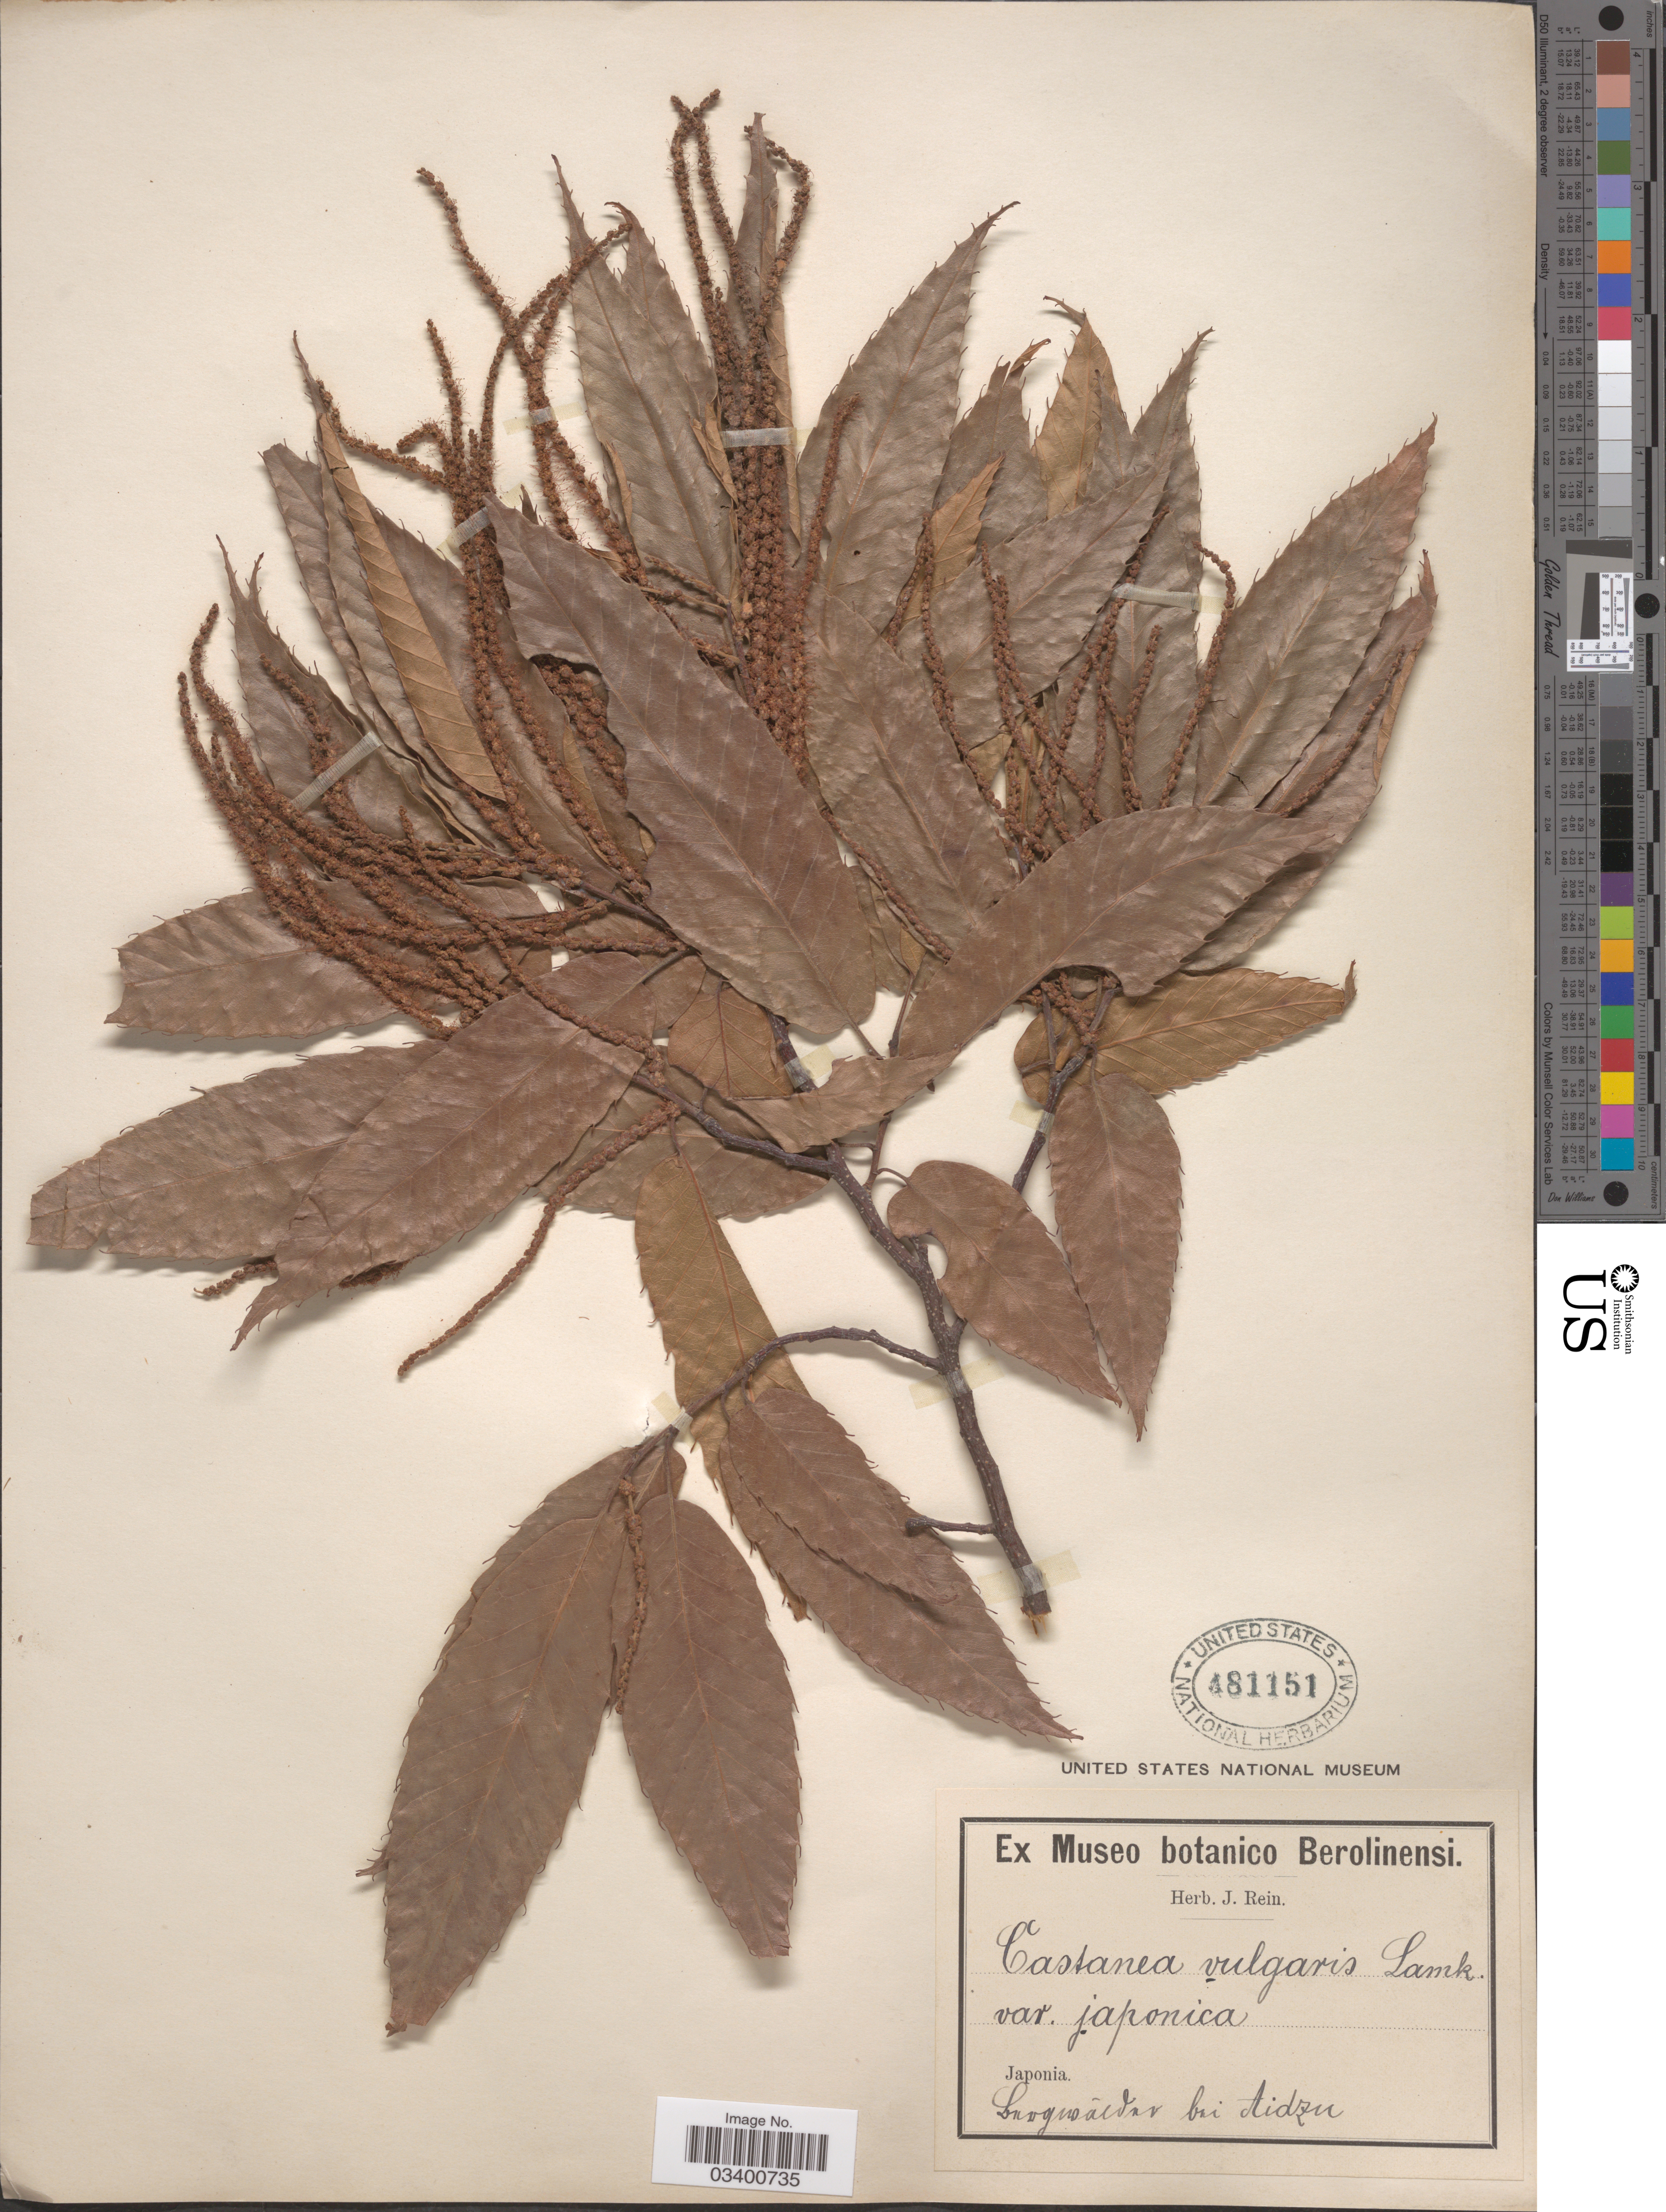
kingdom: Plantae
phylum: Tracheophyta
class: Magnoliopsida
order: Fagales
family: Fagaceae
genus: Castanea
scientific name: Castanea crenata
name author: Siebold & Zucc.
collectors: ex herb. J. Rein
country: Japan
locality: Snogwalden bai Aidzu. [interpreted]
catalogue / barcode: US 481151